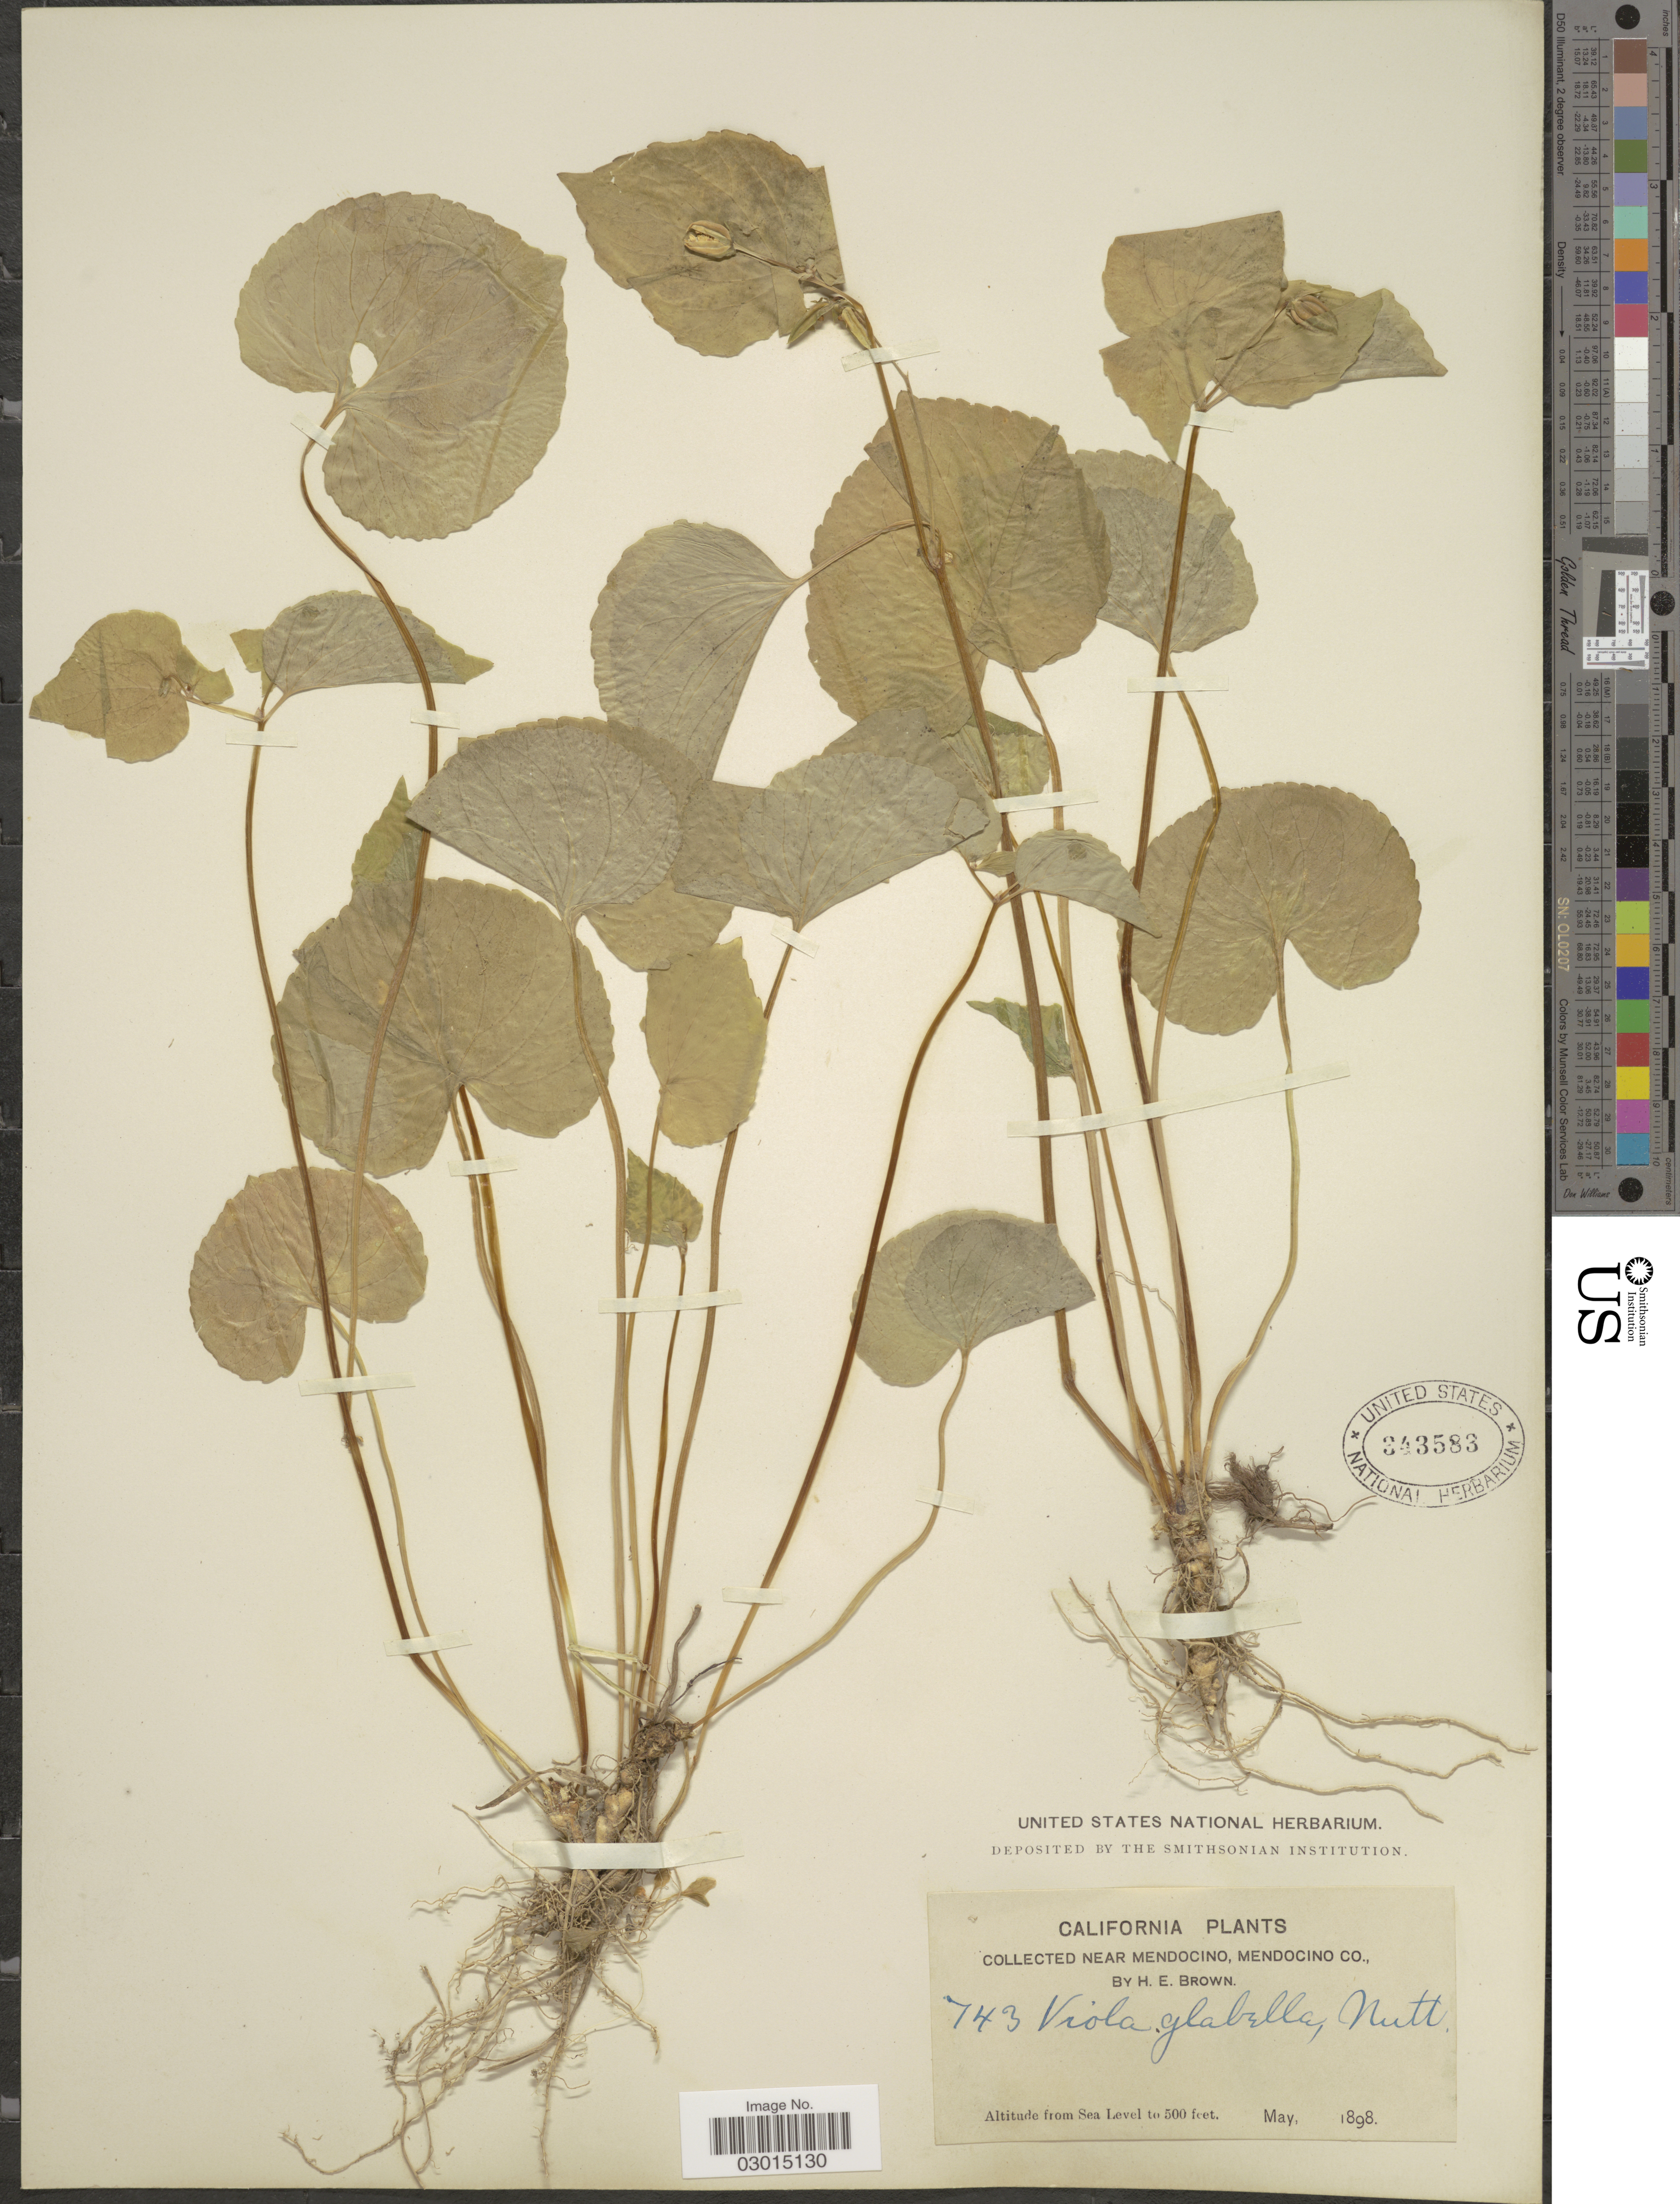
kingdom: Plantae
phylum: Tracheophyta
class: Magnoliopsida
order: Malpighiales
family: Violaceae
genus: Viola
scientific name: Viola glabella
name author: Nutt.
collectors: H. E. Brown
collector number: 743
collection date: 1898-05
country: United States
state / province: California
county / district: Mendocino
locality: Collected near Mendocino, Mendocino Co.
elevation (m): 0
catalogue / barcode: US 343583